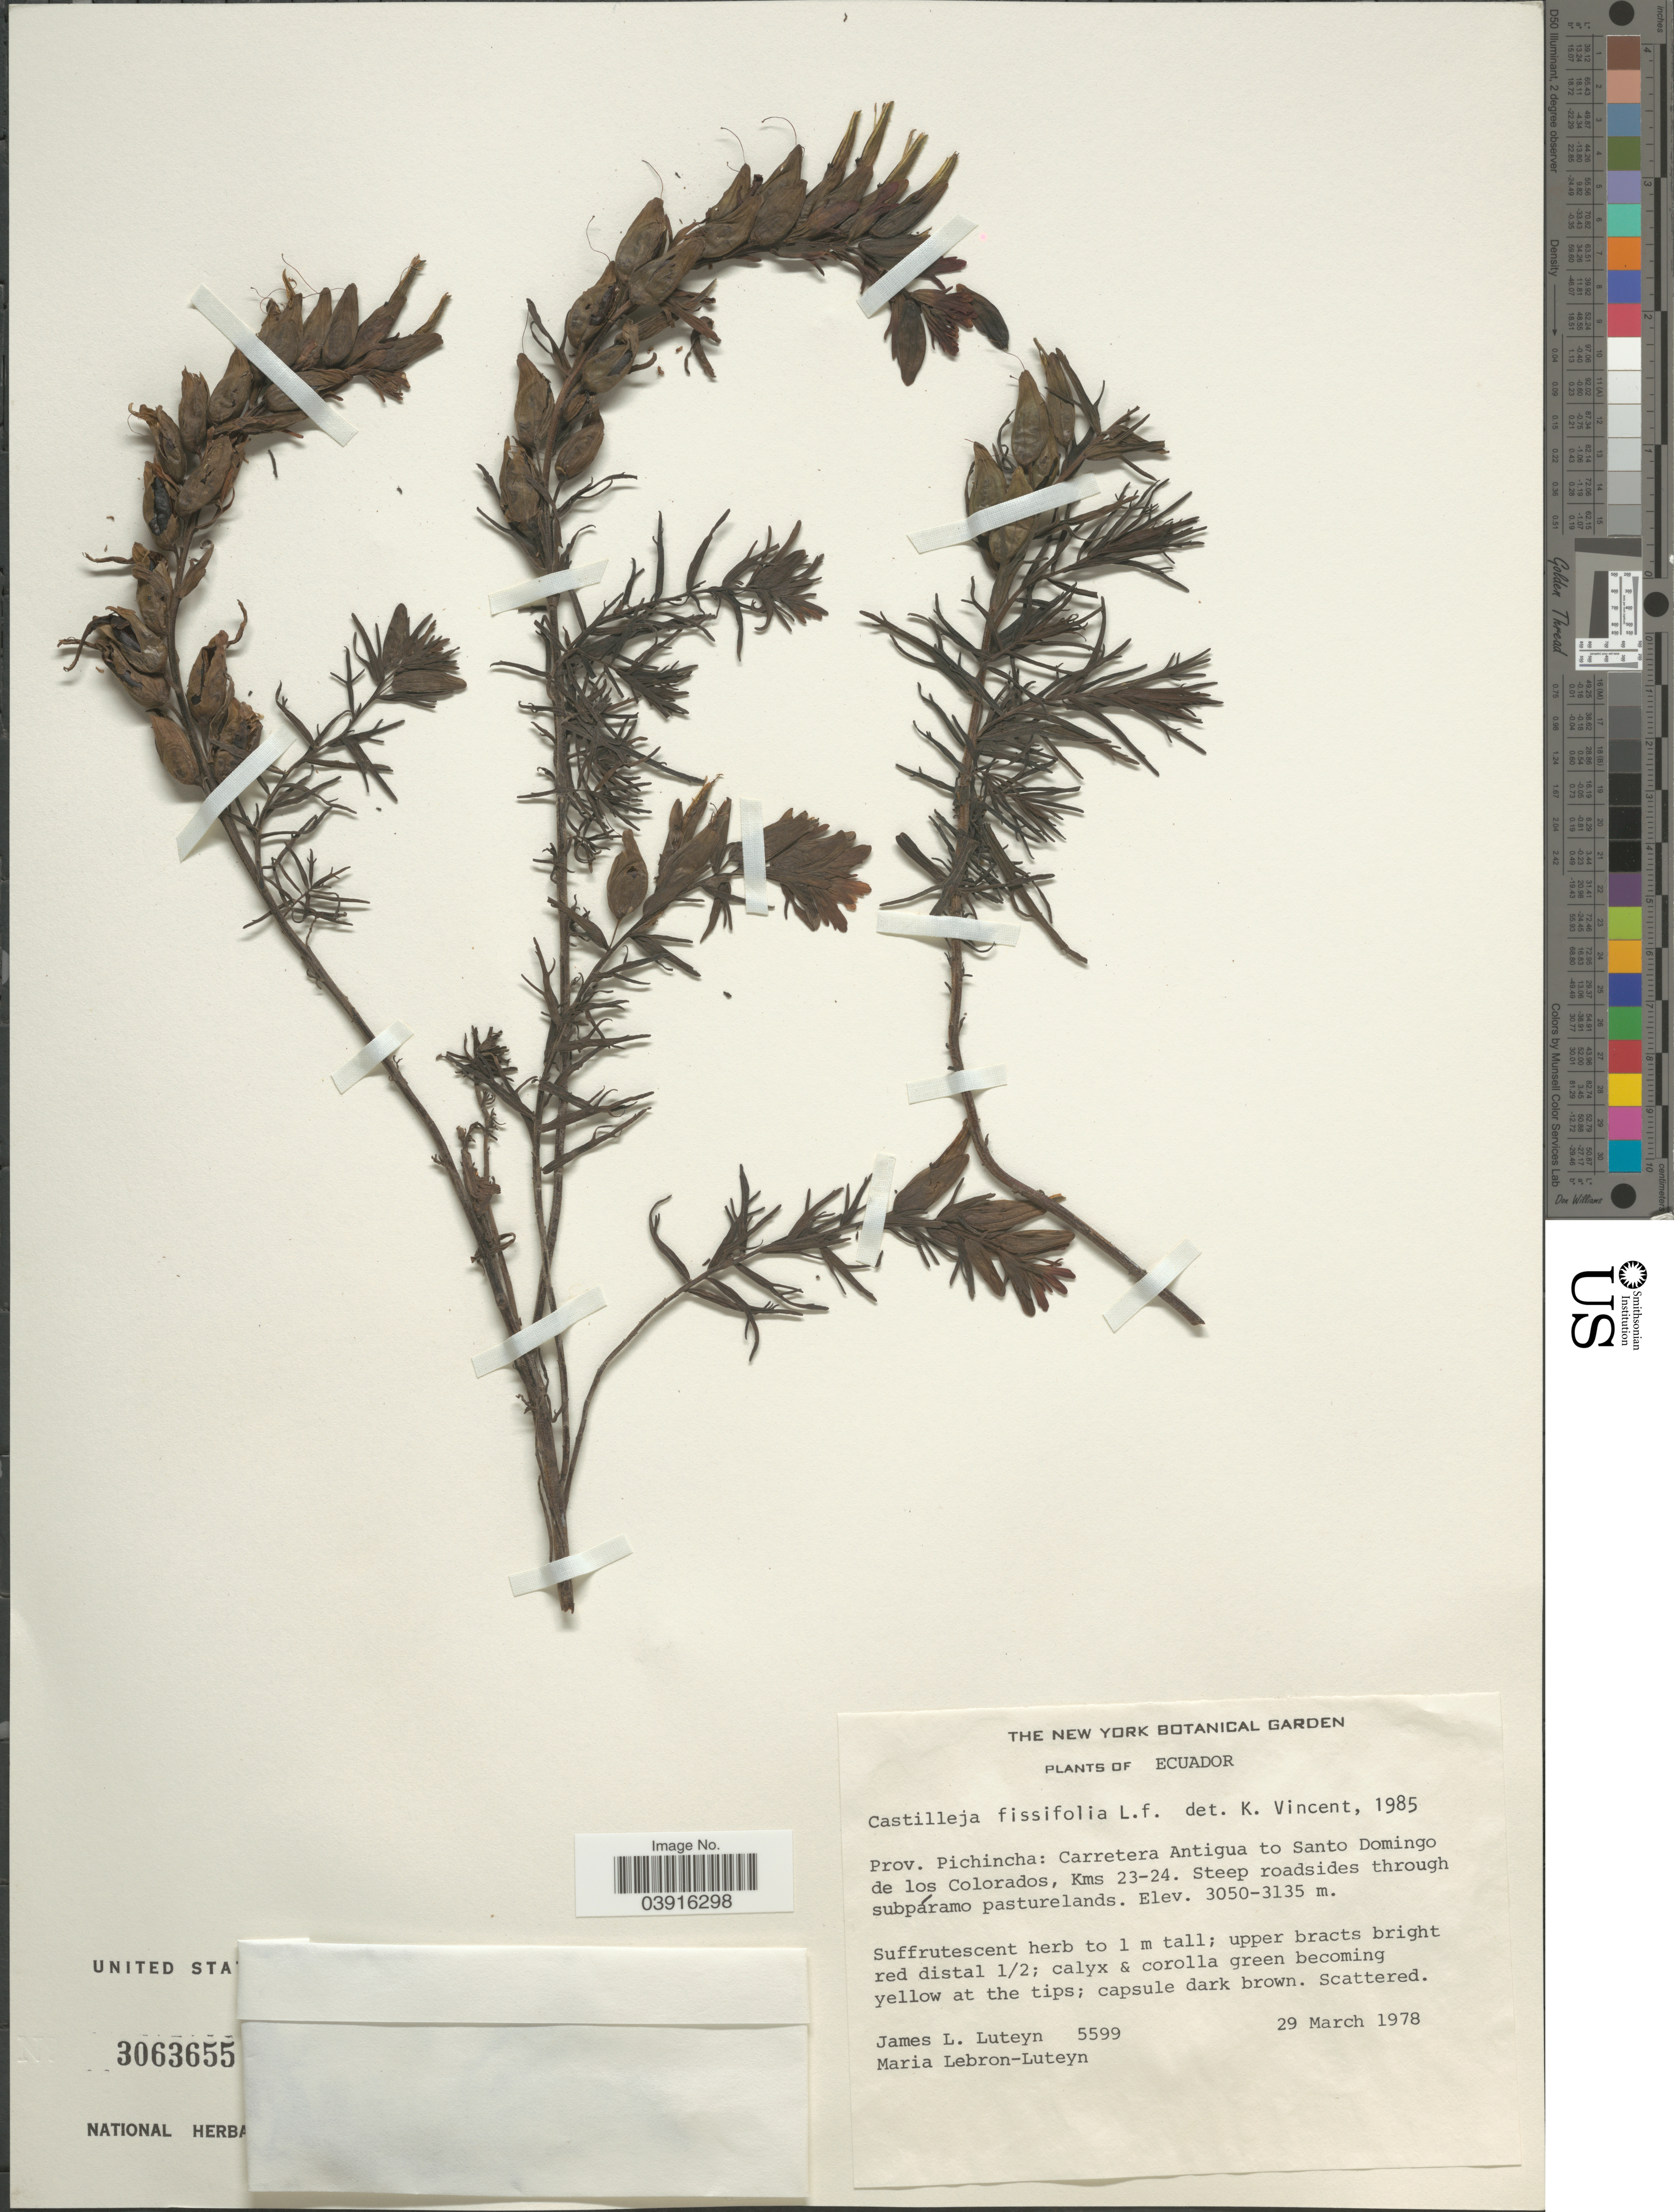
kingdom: Plantae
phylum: Tracheophyta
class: Magnoliopsida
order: Lamiales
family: Orobanchaceae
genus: Castilleja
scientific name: Castilleja fissifolia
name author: L. f.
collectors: J. L. Luteyn & M. L. Lebrón-Luteyn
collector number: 5599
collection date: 1978-03-29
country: Ecuador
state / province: Pichincha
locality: Carretera Antigua to Santo Domingo de los Colorados, Kms 23-24.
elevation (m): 3050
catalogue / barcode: US 3063655